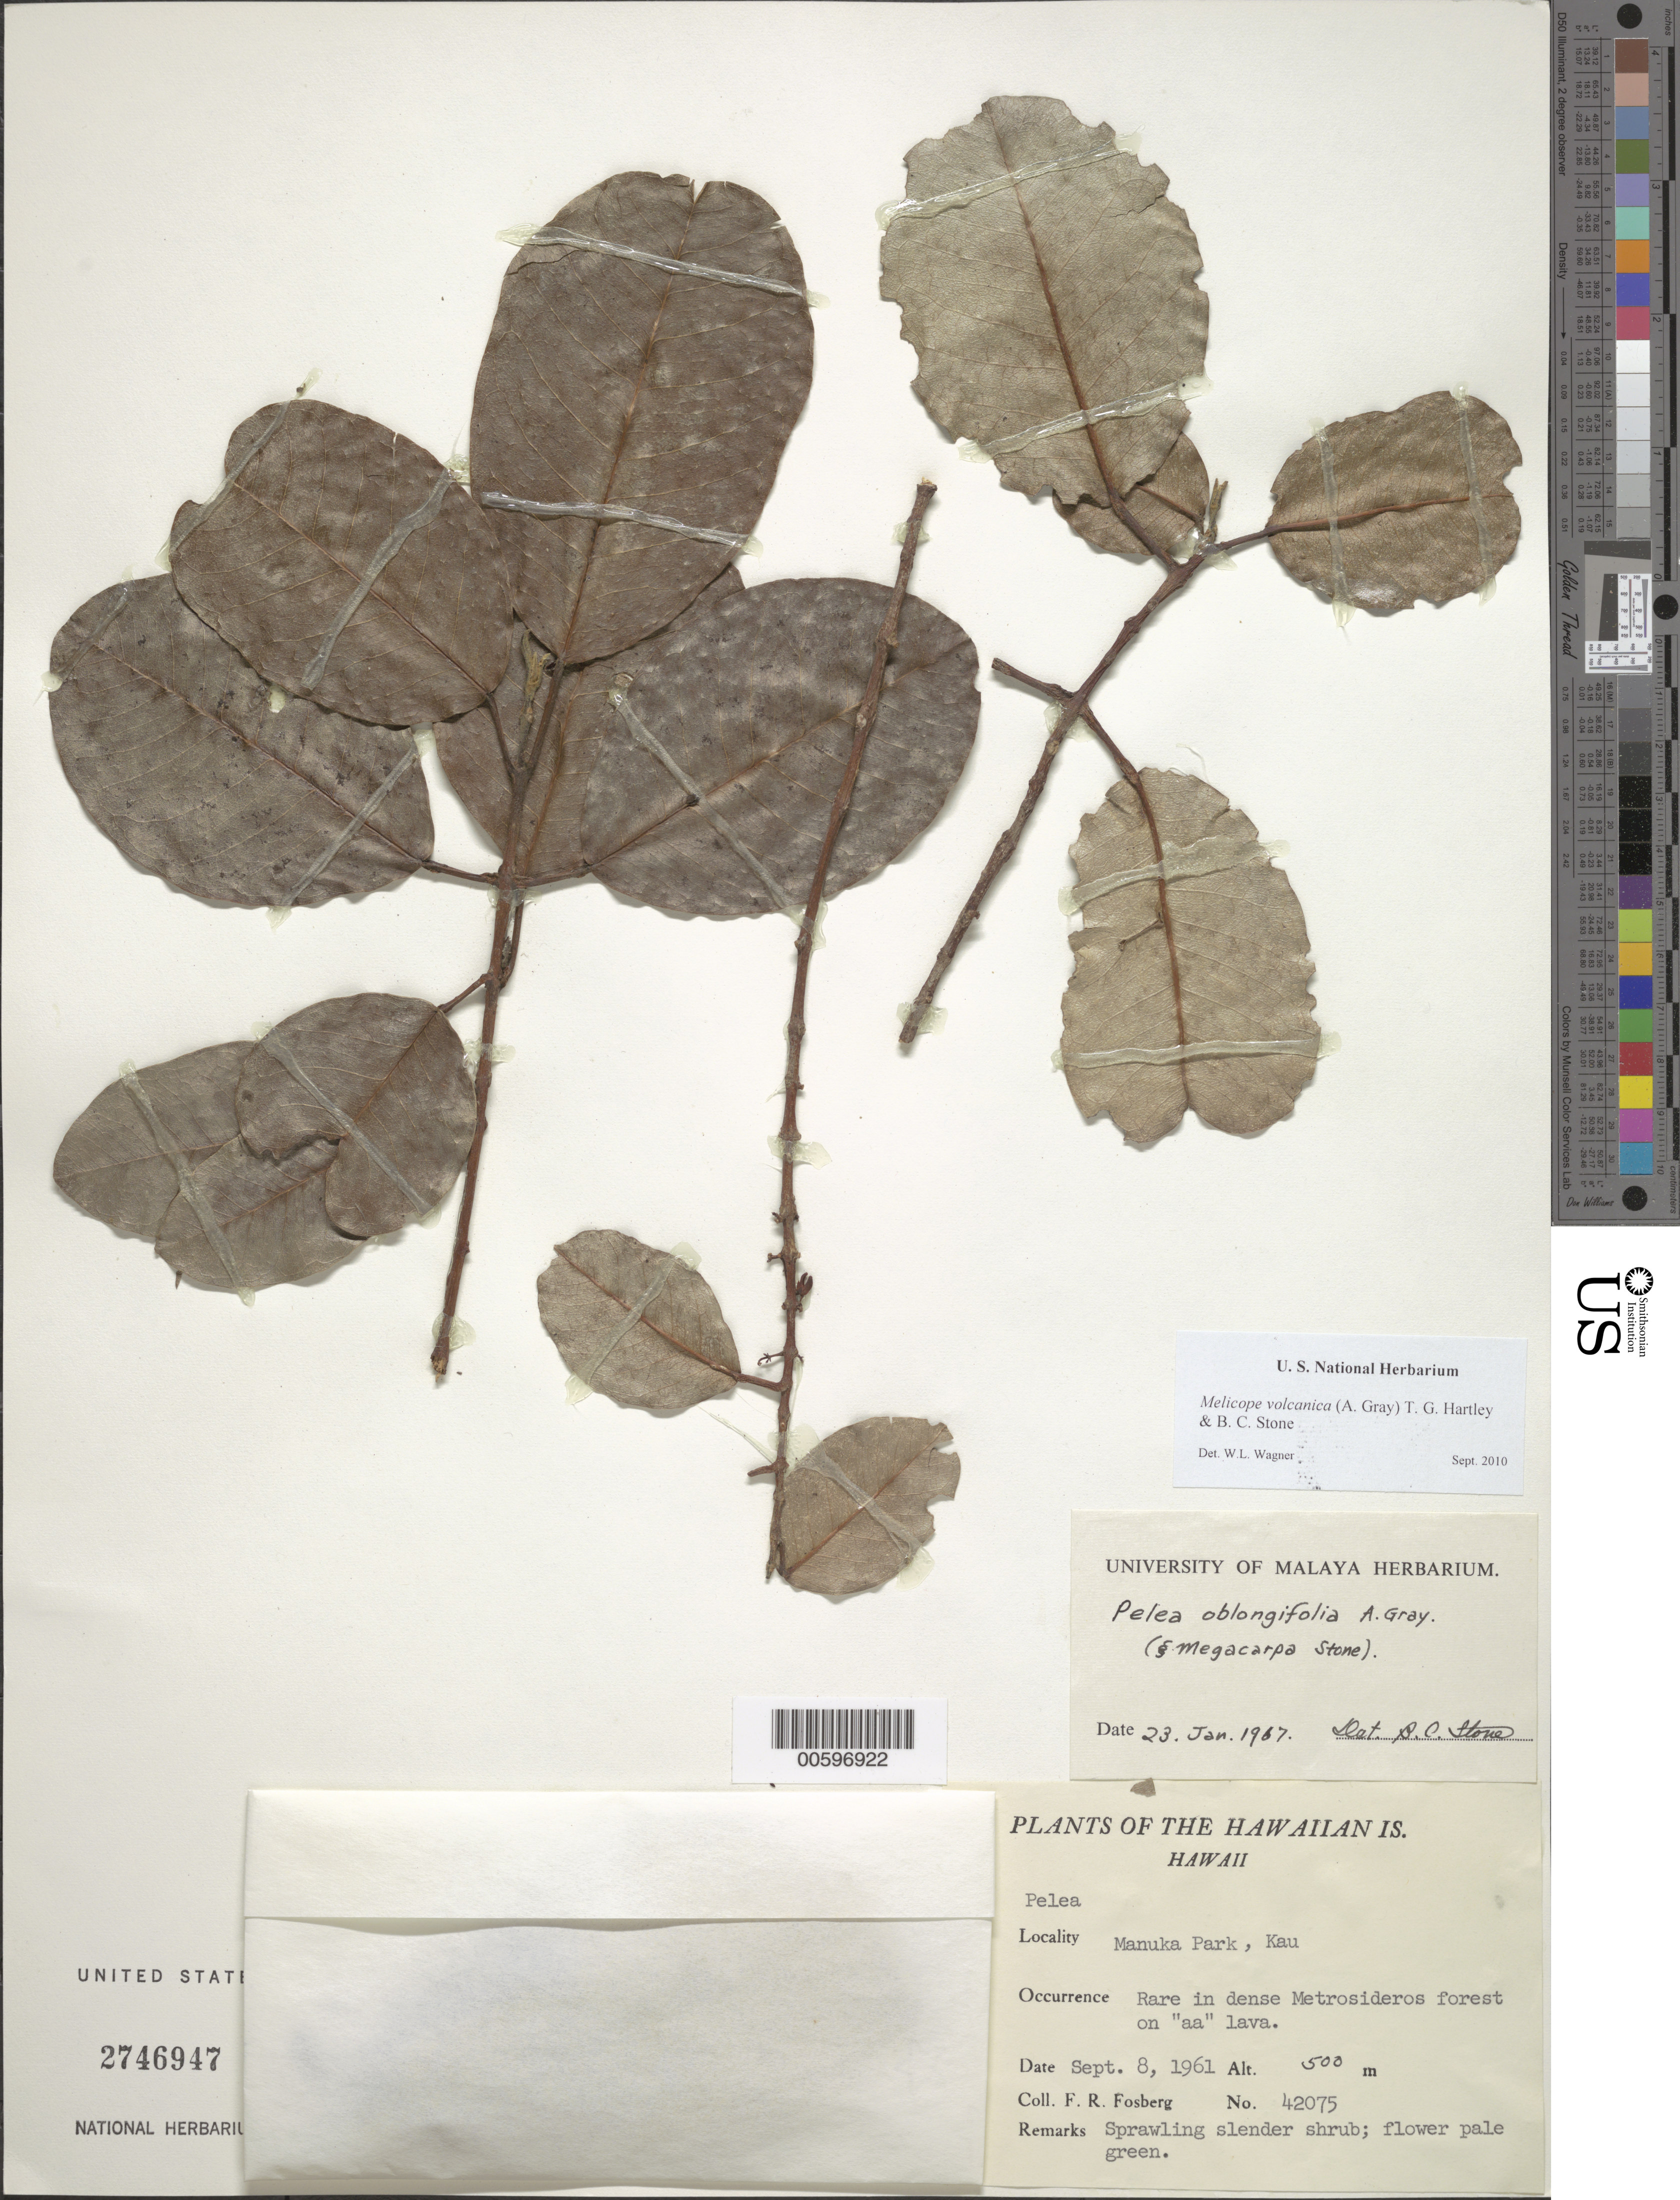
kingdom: Plantae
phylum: Tracheophyta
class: Magnoliopsida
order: Sapindales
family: Rutaceae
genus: Melicope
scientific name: Melicope volcanica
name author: (A. Gray) T.G. Hartley & B.C. Stone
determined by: Wagner, W. L., (BOT), Smithsonian Institution - National Museum of Natural History (UNITED STATES)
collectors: F. R. Fosberg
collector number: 42075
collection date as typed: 8 Sep 1961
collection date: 1961-09-08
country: United States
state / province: Hawaii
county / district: Hawaii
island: Hawaii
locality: Manuka Park, Kau.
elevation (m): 500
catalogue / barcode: US 2746947